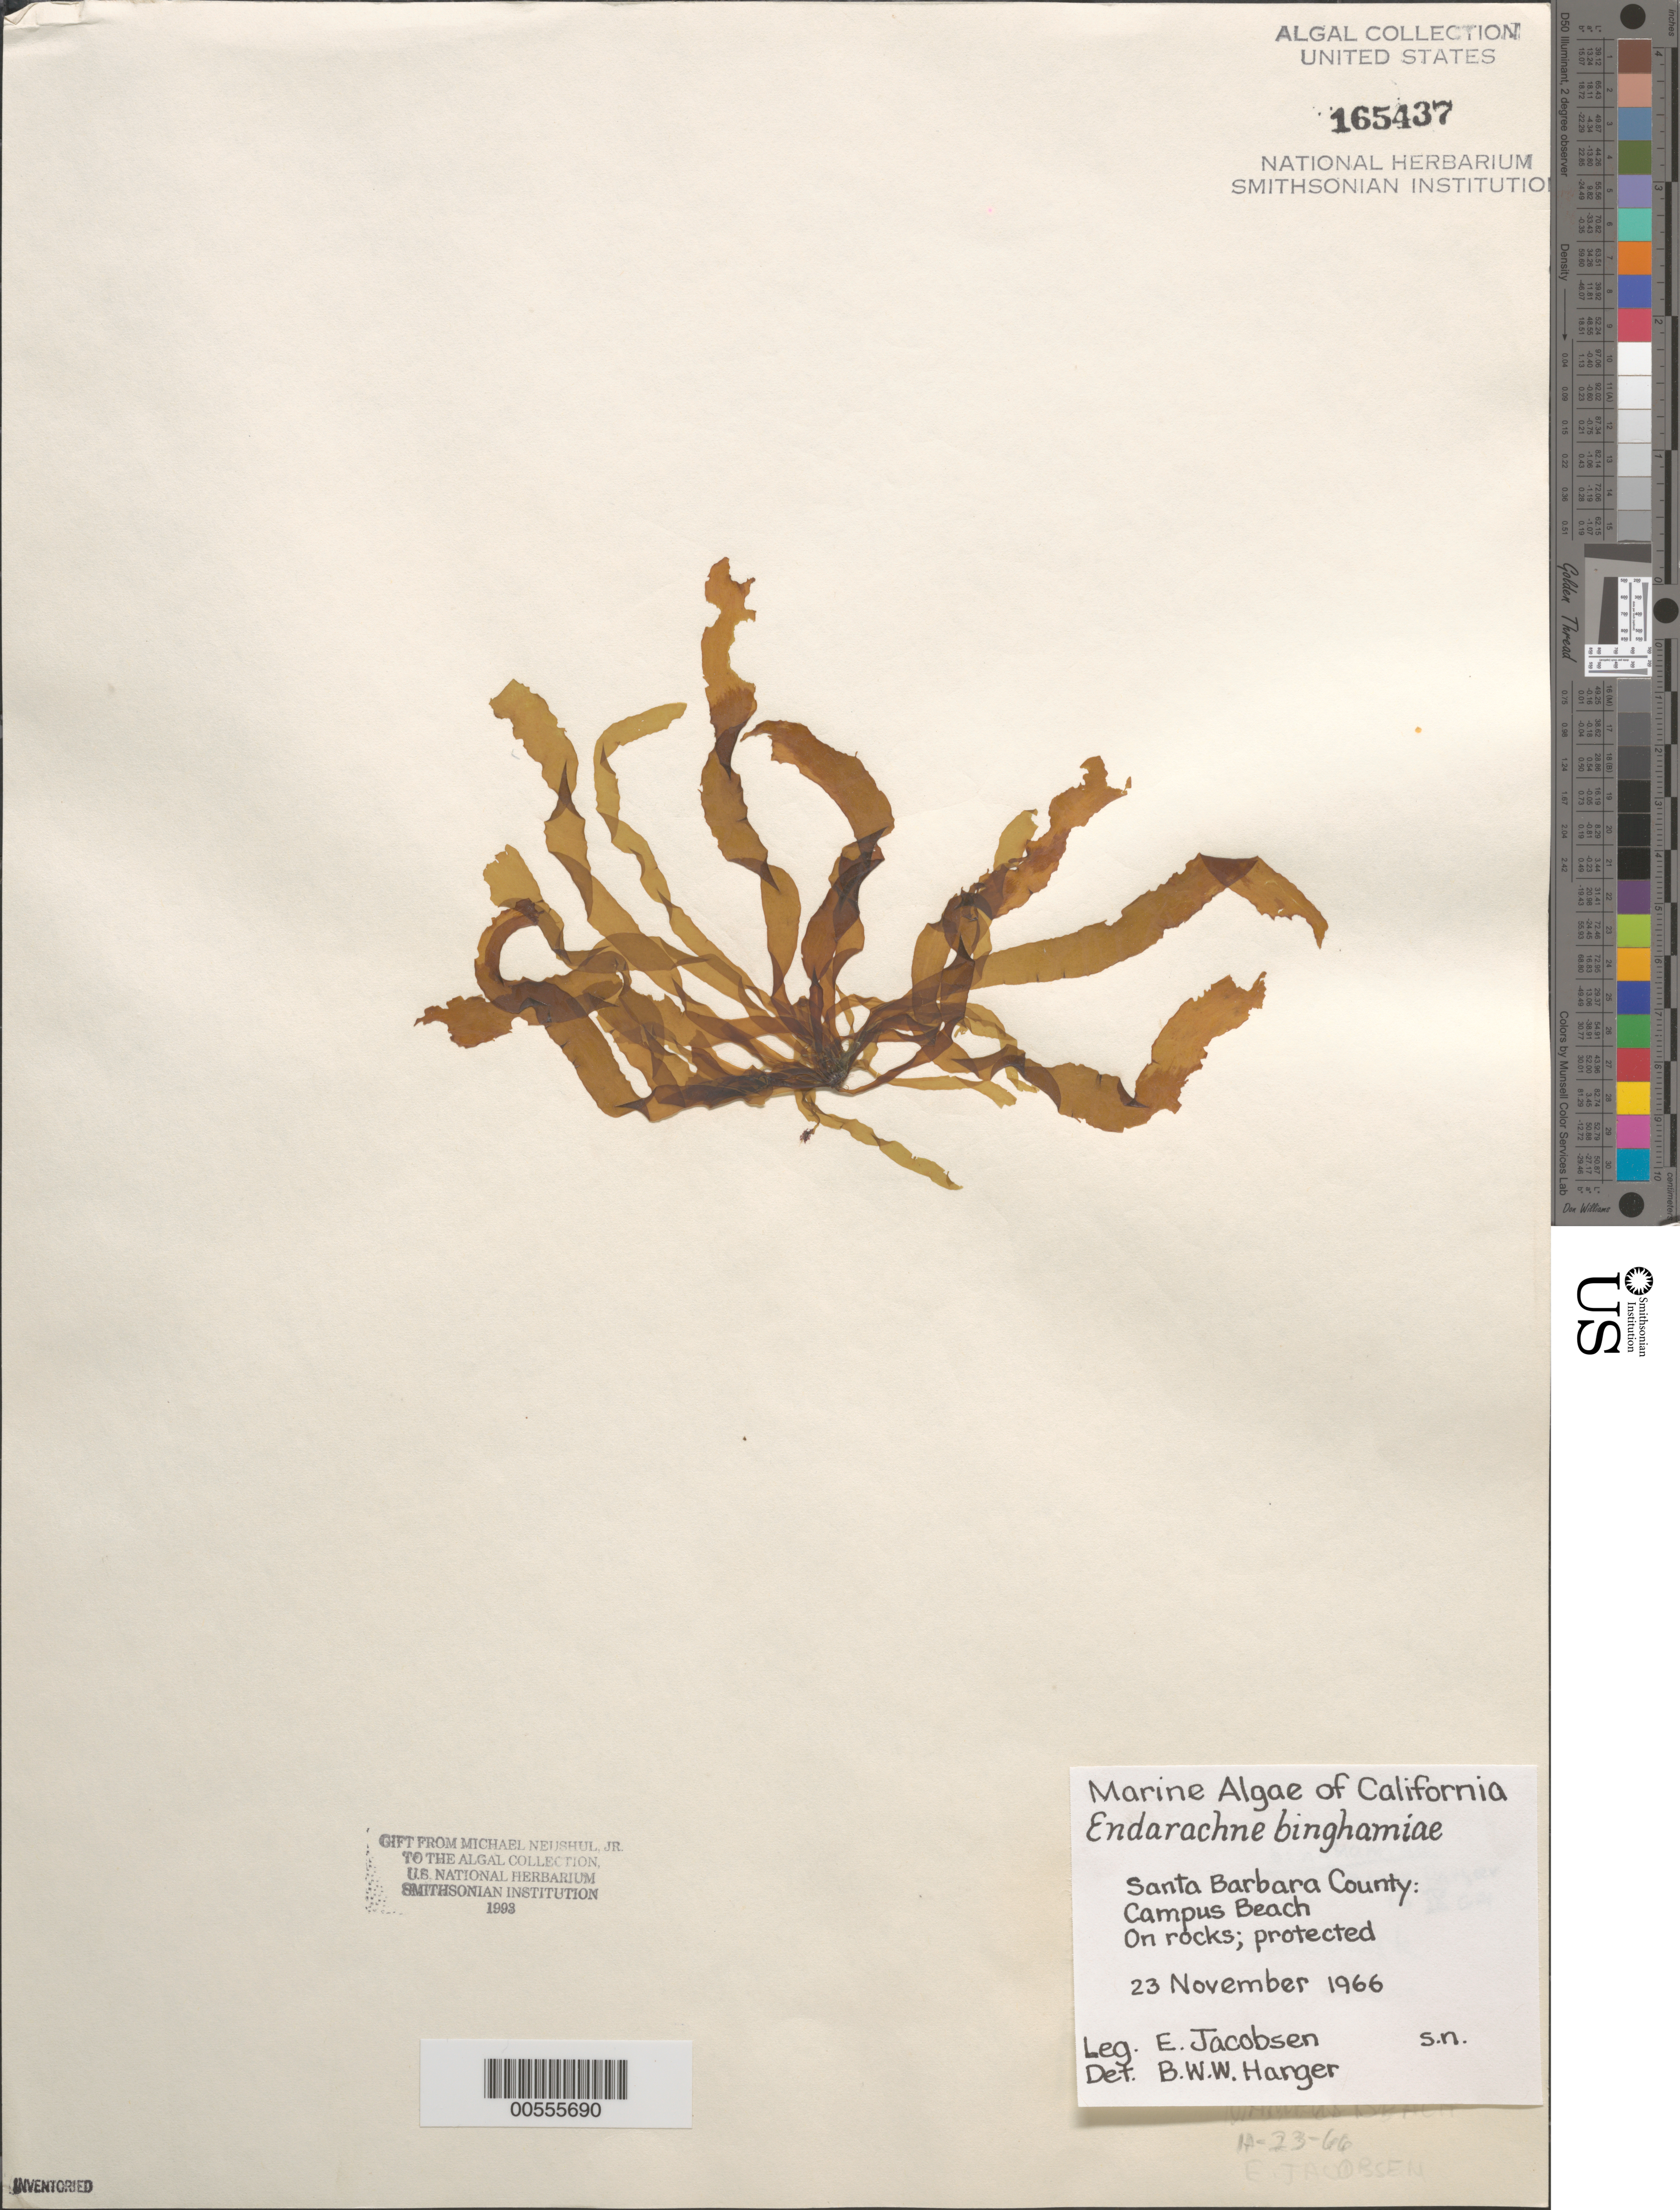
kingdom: Chromista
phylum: Ochrophyta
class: Phaeophyceae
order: Scytosiphonales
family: Scytosiphonaceae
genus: Petalonia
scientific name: Petalonia binghamiae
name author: (J. Agardh) K.L.Vinogr.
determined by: Algae name updating Project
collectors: E. Jacobsen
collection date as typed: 23 Nov 1966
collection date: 1966-11-23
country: United States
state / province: California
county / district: Santa Barbara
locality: Campus Beach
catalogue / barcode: US 165437